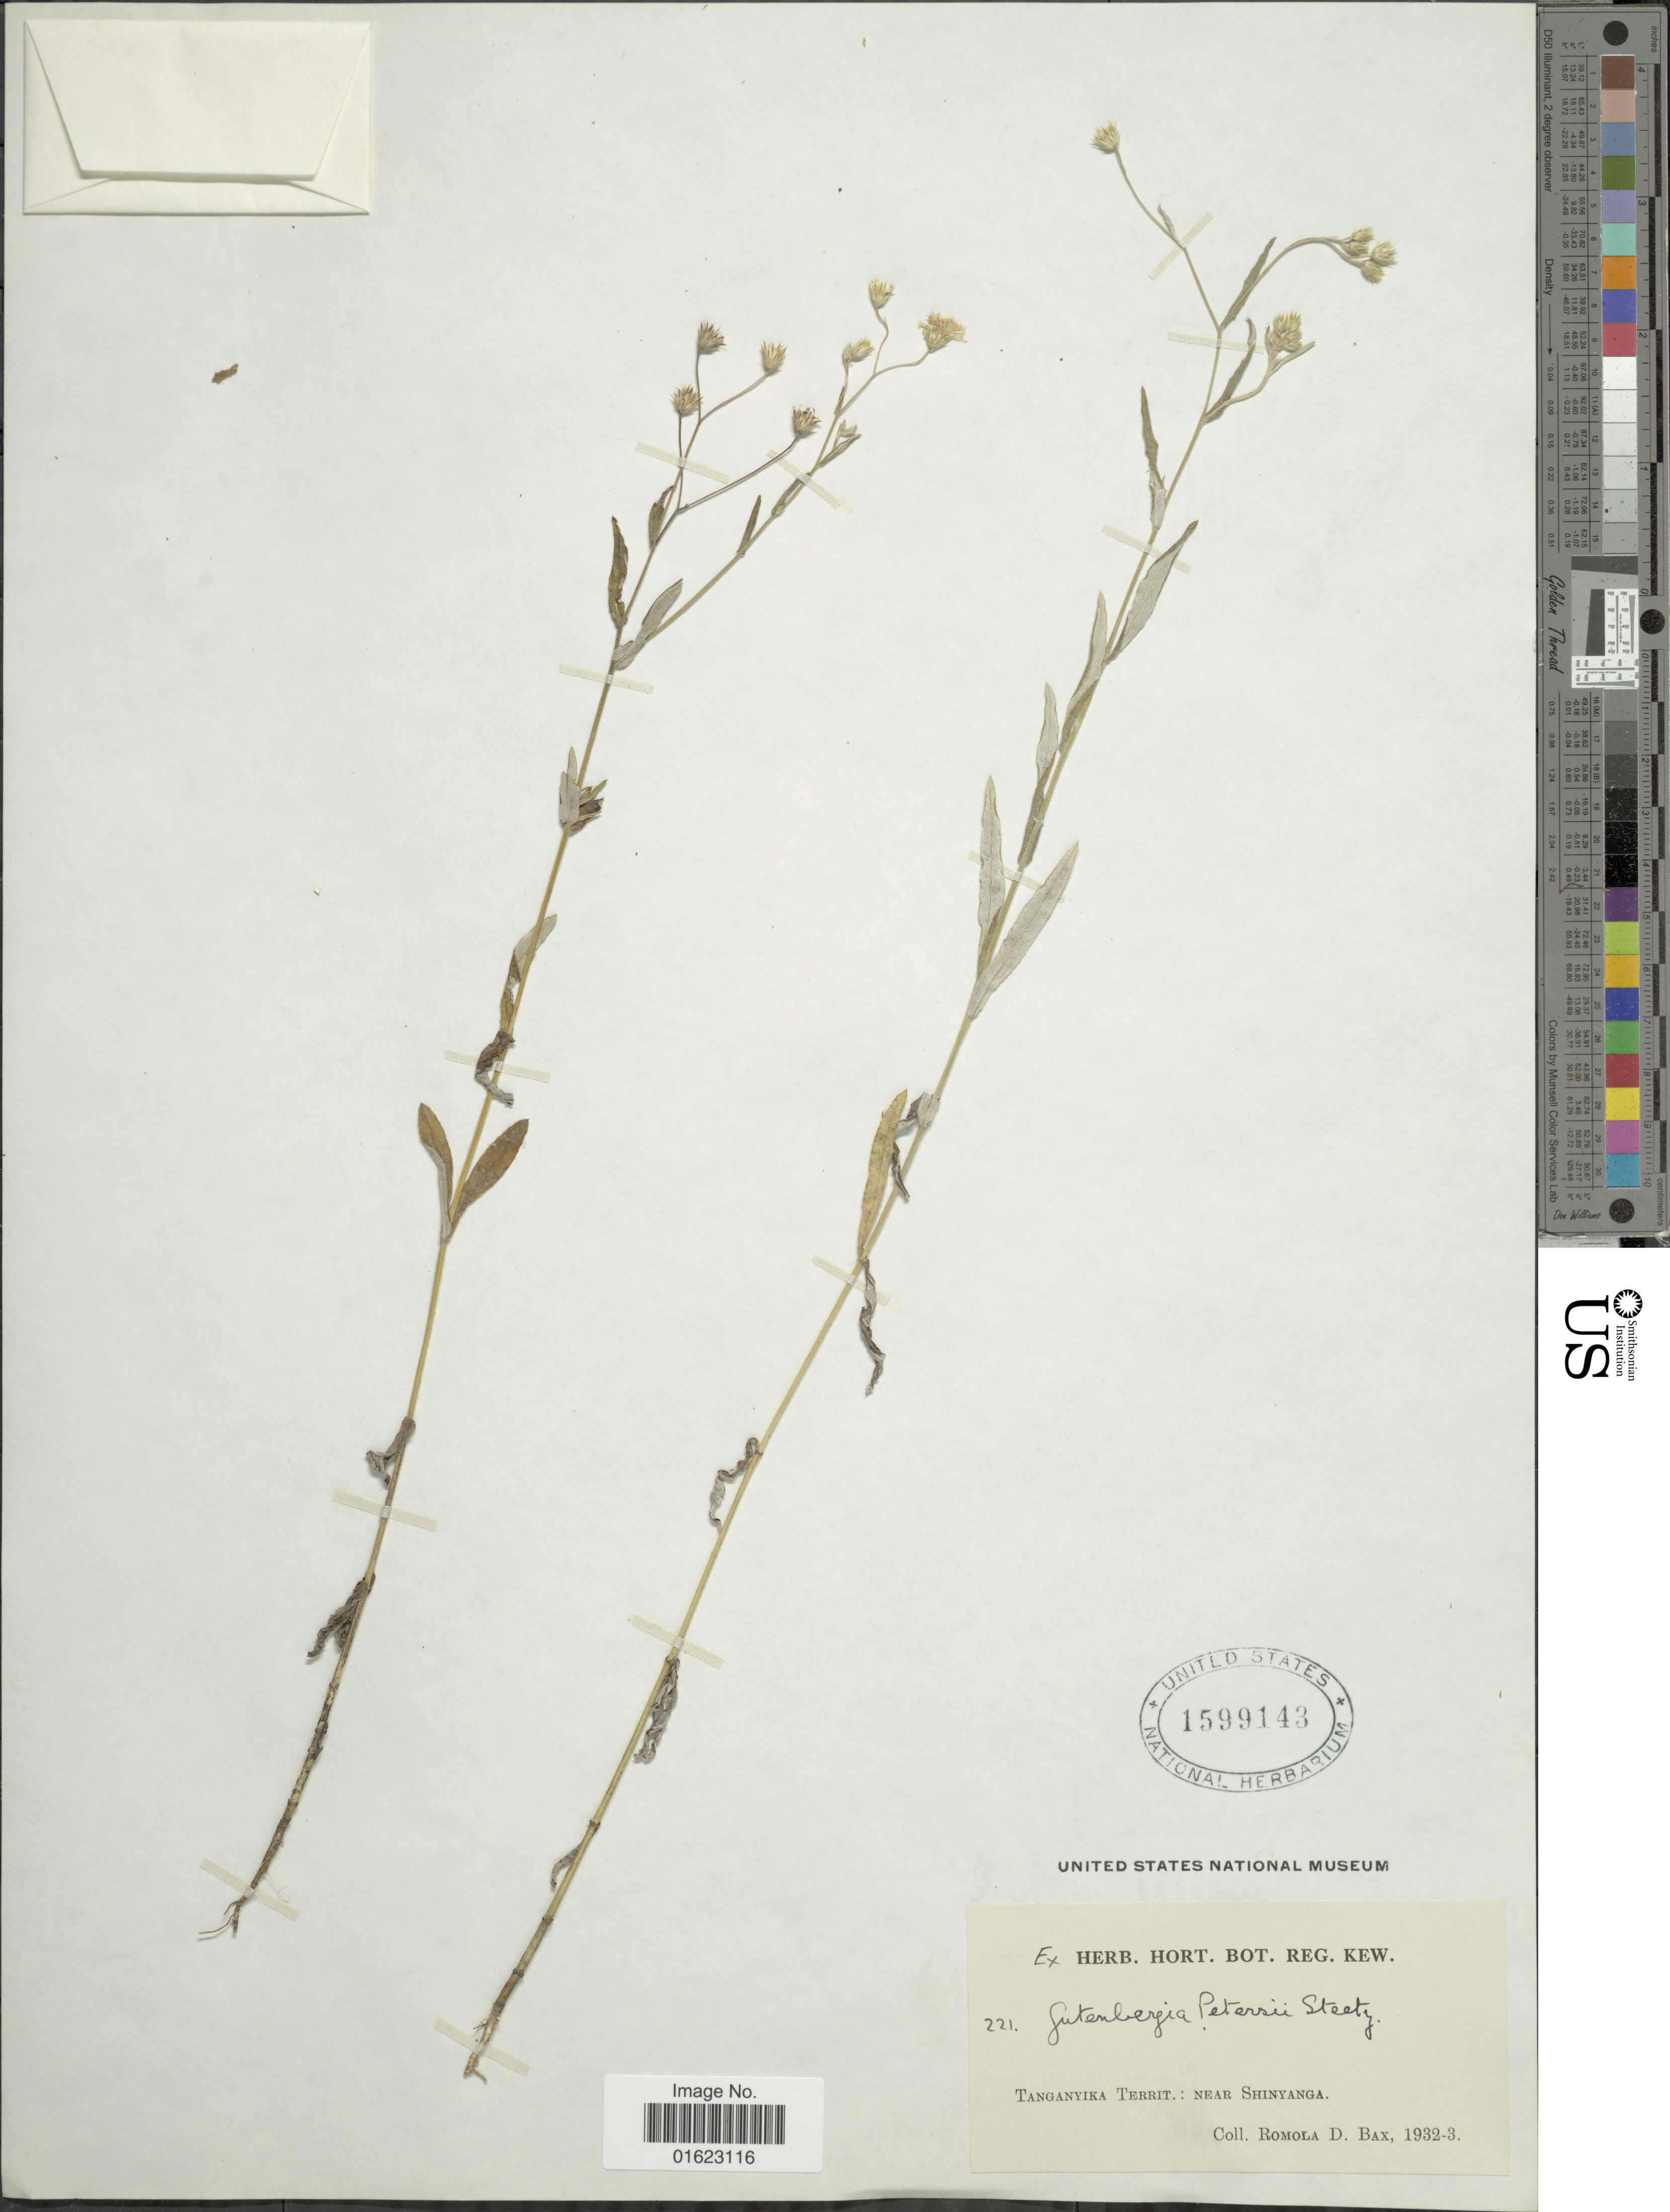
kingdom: Plantae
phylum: Tracheophyta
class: Magnoliopsida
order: Asterales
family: Asteraceae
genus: Gutenbergia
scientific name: Gutenbergia petersii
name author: Steetz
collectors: R. Bax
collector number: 221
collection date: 1932/1933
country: Tanzania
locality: Tanganyika Territ.: Near Shinyanga.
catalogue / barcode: US 1599143